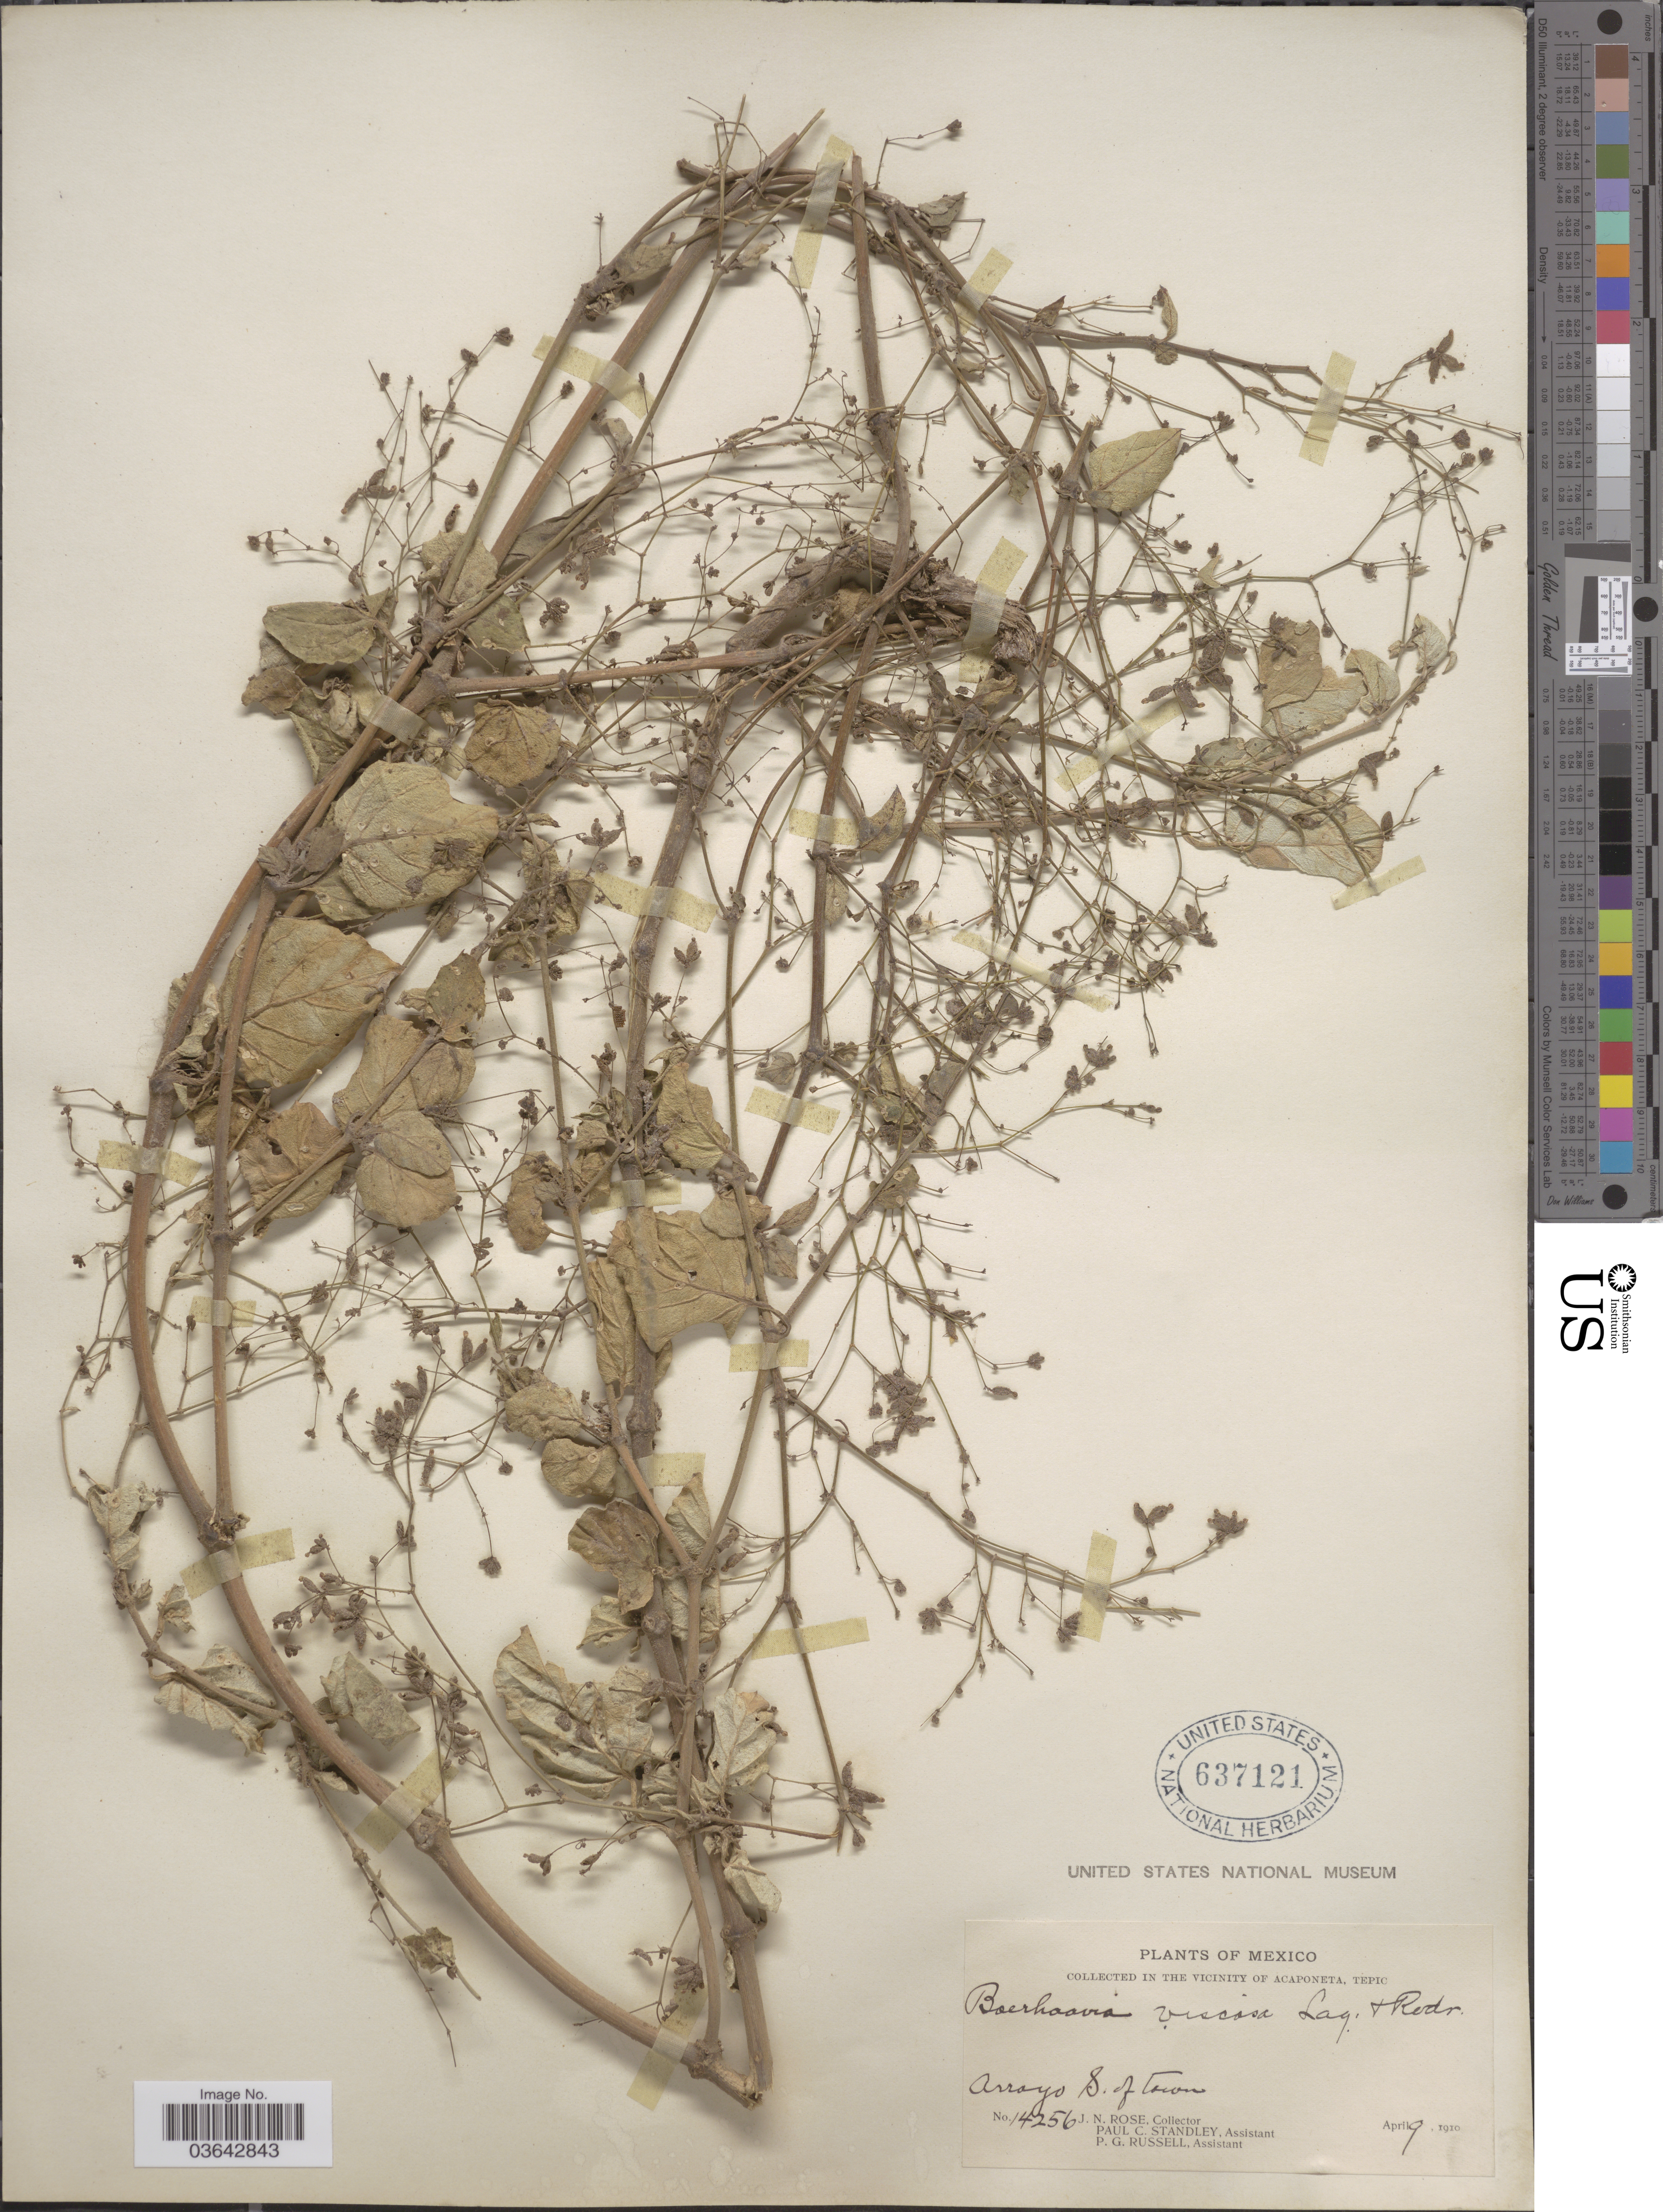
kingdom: Plantae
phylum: Tracheophyta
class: Magnoliopsida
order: Caryophyllales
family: Nyctaginaceae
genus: Boerhavia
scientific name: Boerhavia caribaea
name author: Jacq.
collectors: J. N. Rose, P. C. Standley & P. G. Russell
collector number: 14256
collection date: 1910-04-09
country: Mexico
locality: In the vicinity of Acaponeta, Tepic. Arroyo S. of town.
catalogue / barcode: US 637121